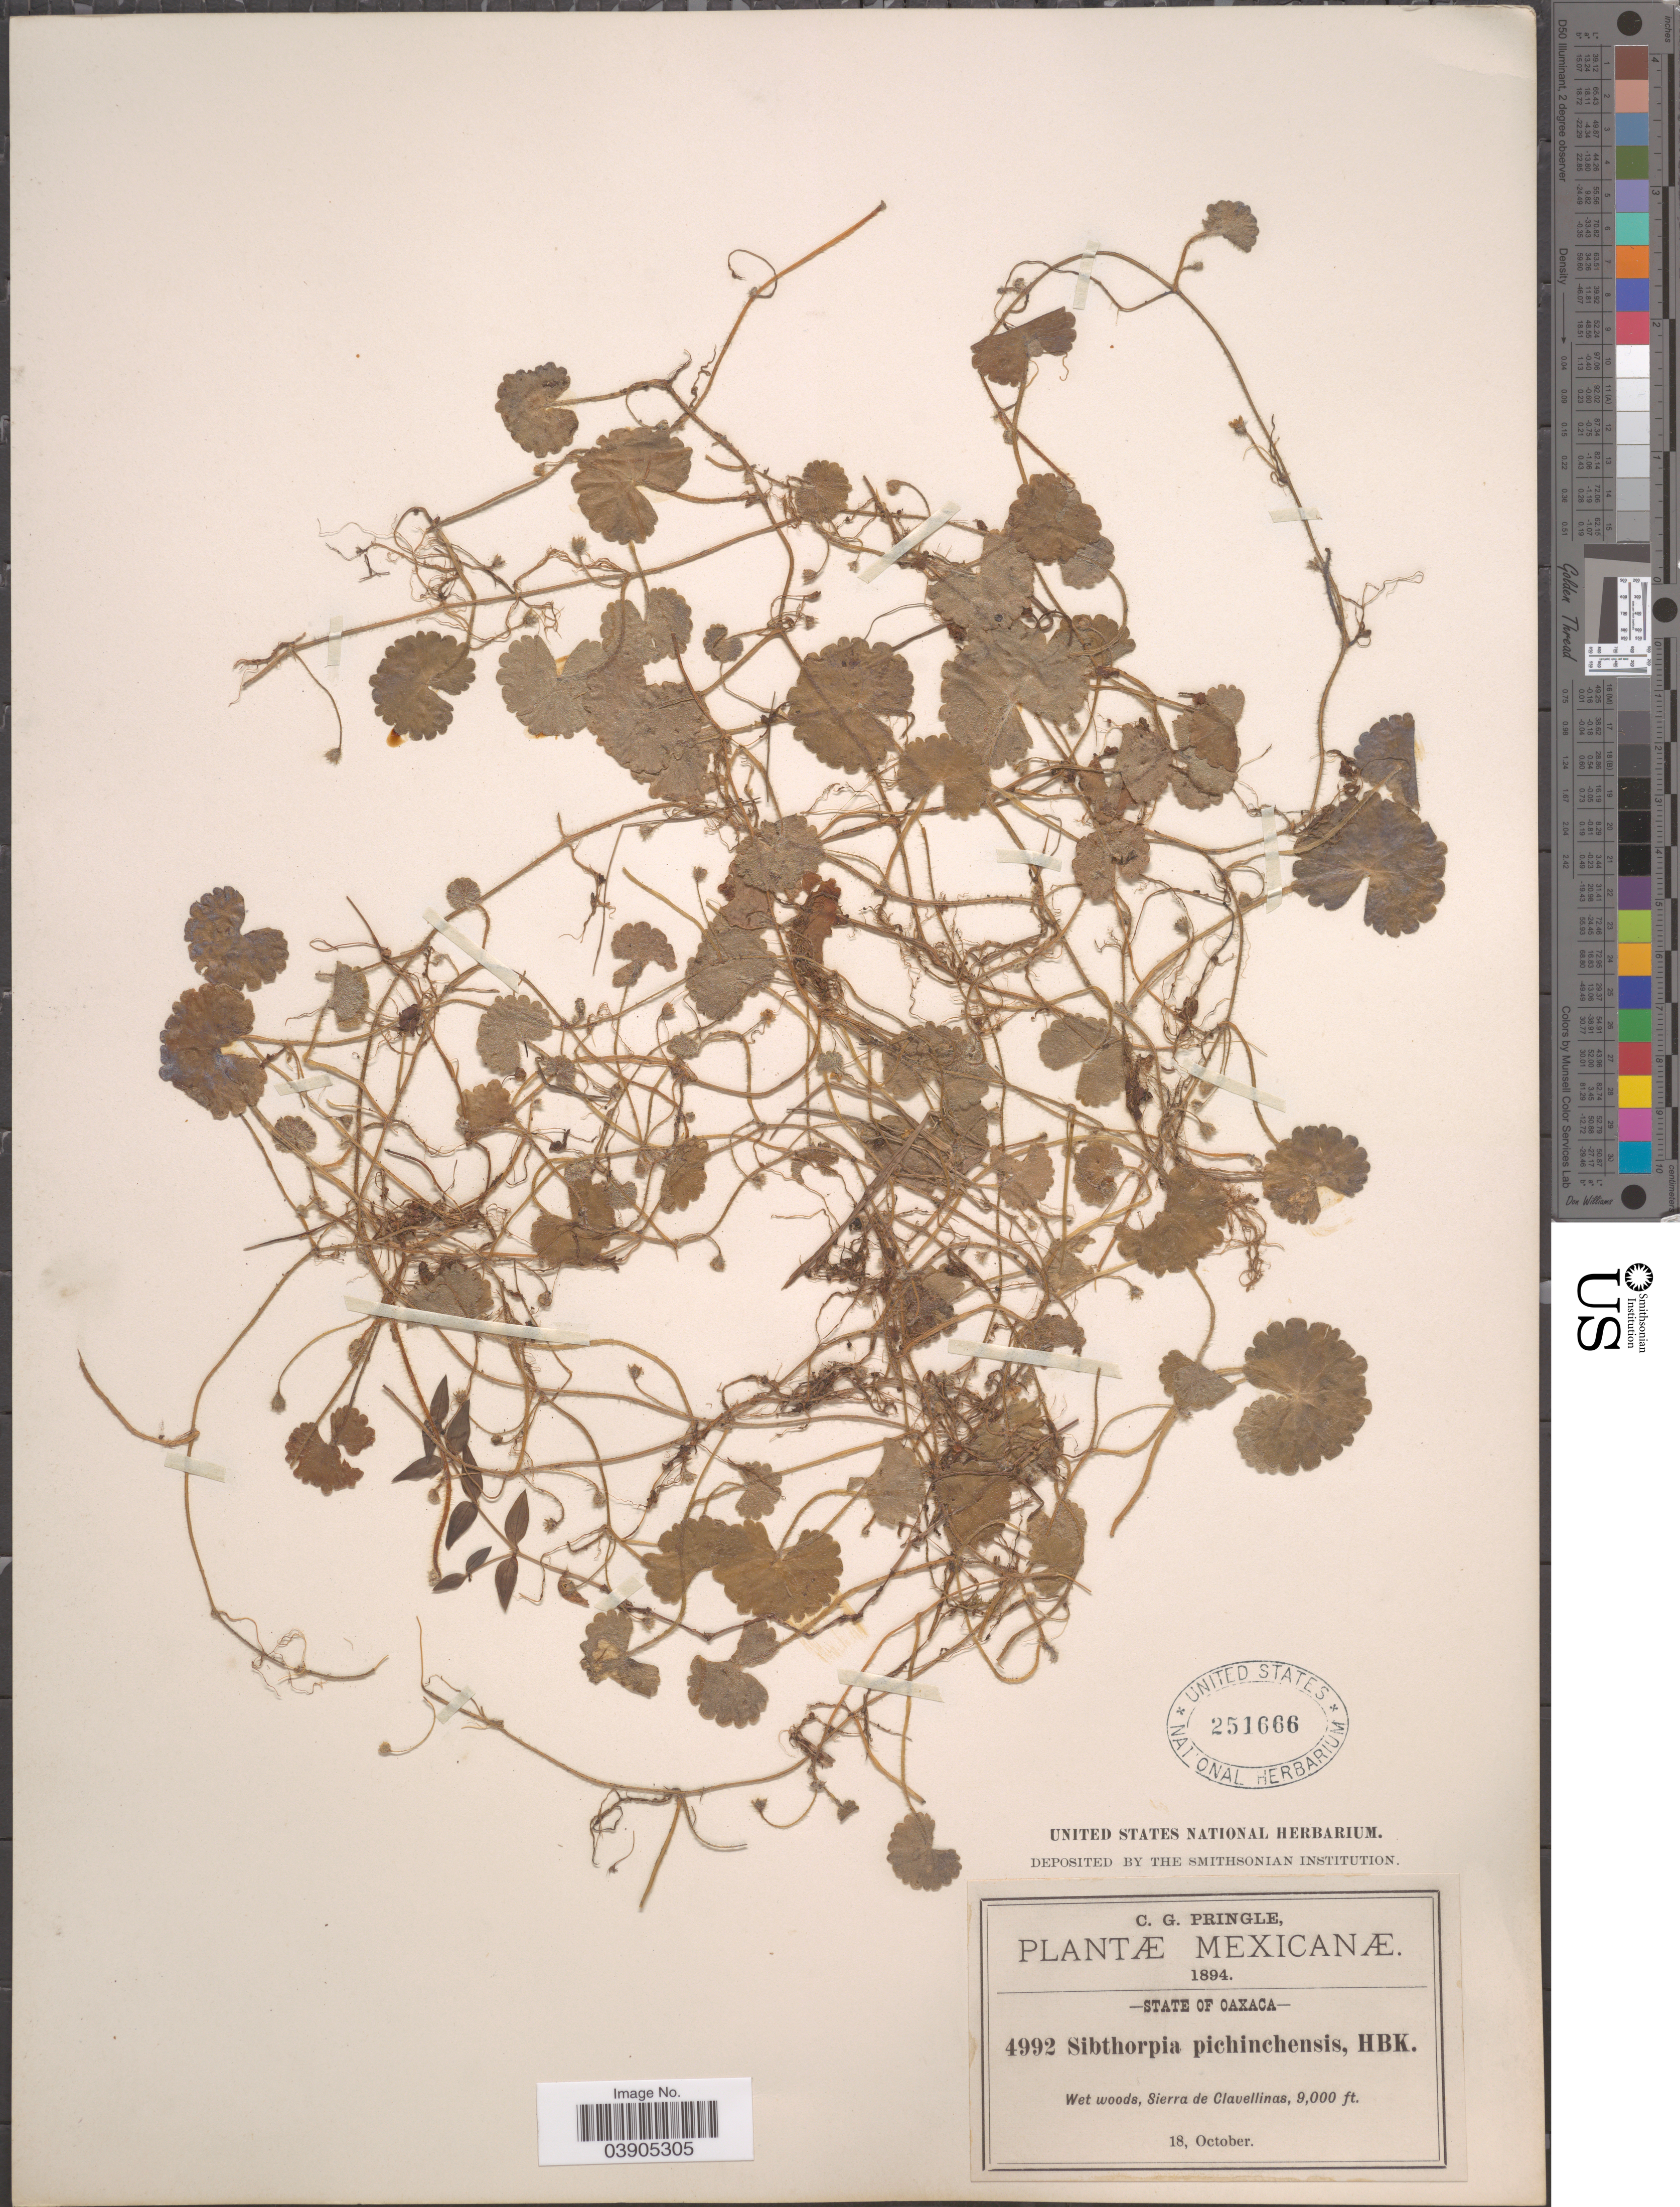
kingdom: Plantae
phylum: Tracheophyta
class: Magnoliopsida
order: Lamiales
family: Plantaginaceae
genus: Sibthorpia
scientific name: Sibthorpia repens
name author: (L.) Kuntze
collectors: C. G. Pringle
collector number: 4992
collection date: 1894-10-18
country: Mexico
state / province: Oaxaca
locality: Wet woods, Sierra de Clavellinas.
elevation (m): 2743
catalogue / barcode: US 251666